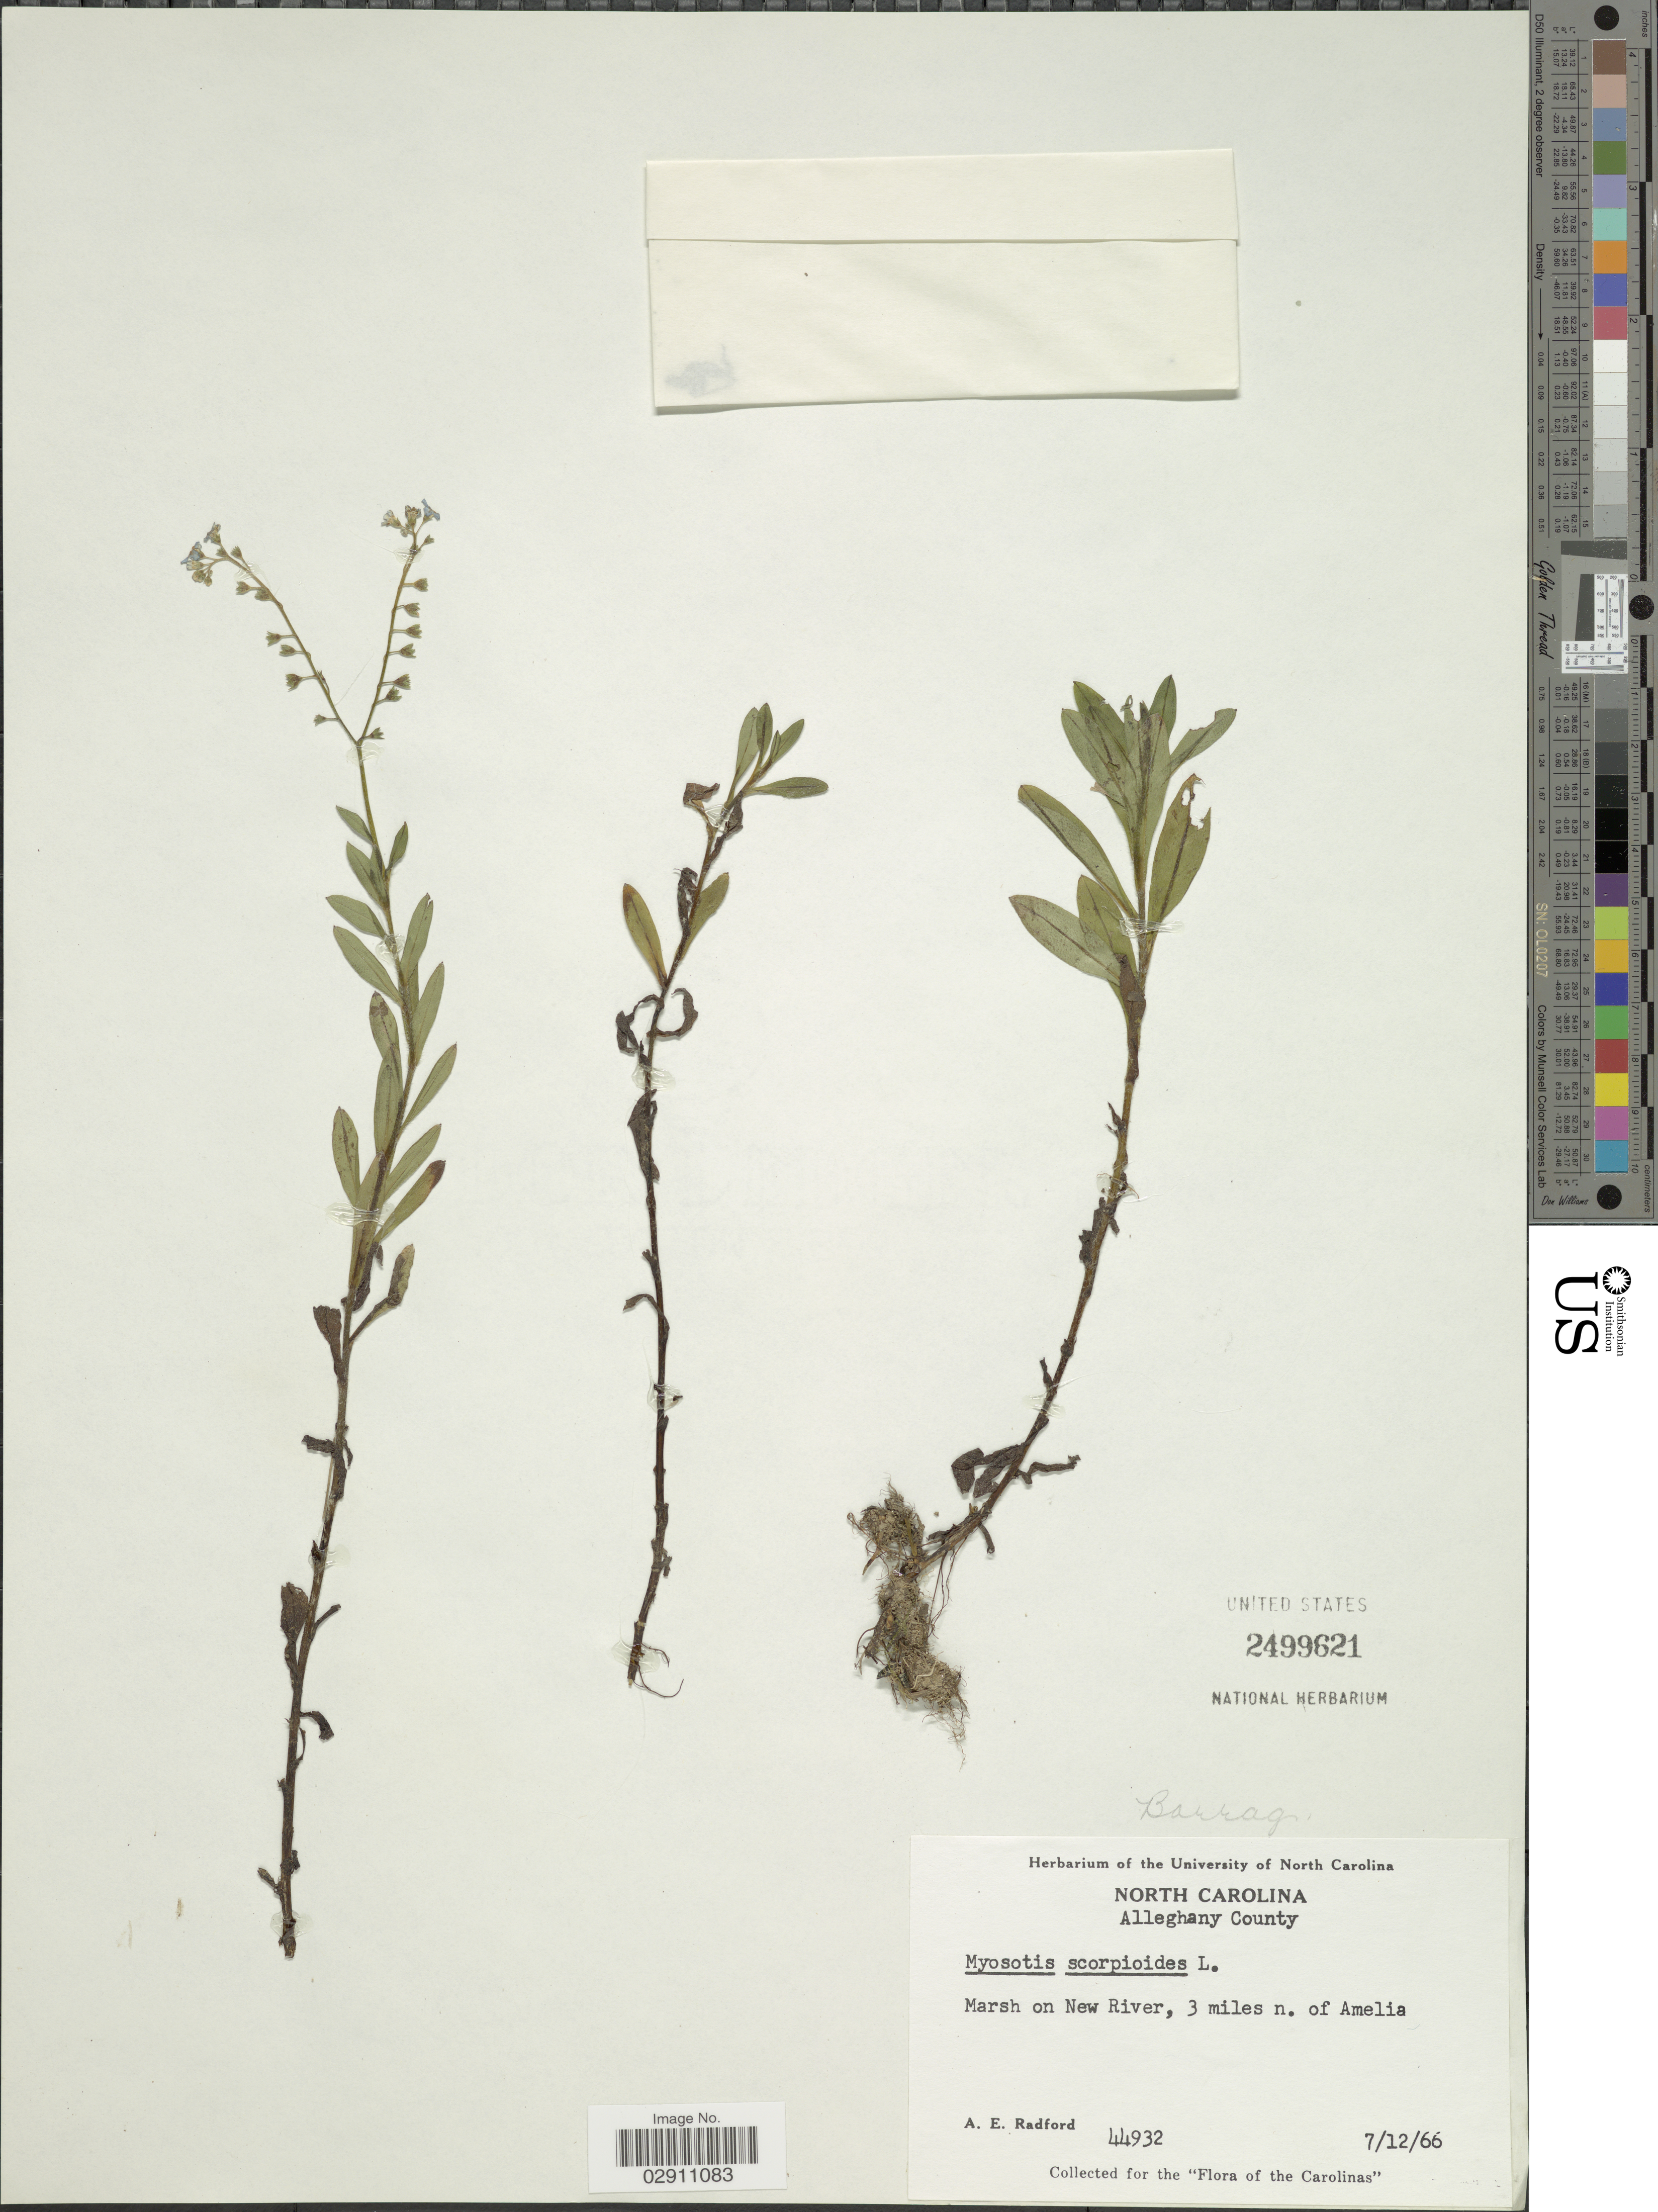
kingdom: Plantae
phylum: Tracheophyta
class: Magnoliopsida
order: Boraginales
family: Boraginaceae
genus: Myosotis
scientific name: Myosotis scorpioides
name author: L.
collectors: A. E. Radford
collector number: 44932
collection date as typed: Transcribed d/m/y: 7/12/66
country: United States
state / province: North Carolina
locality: Alleghany County, Marsh on New River, 3 miles n. of Amelia.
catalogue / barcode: US 2499621